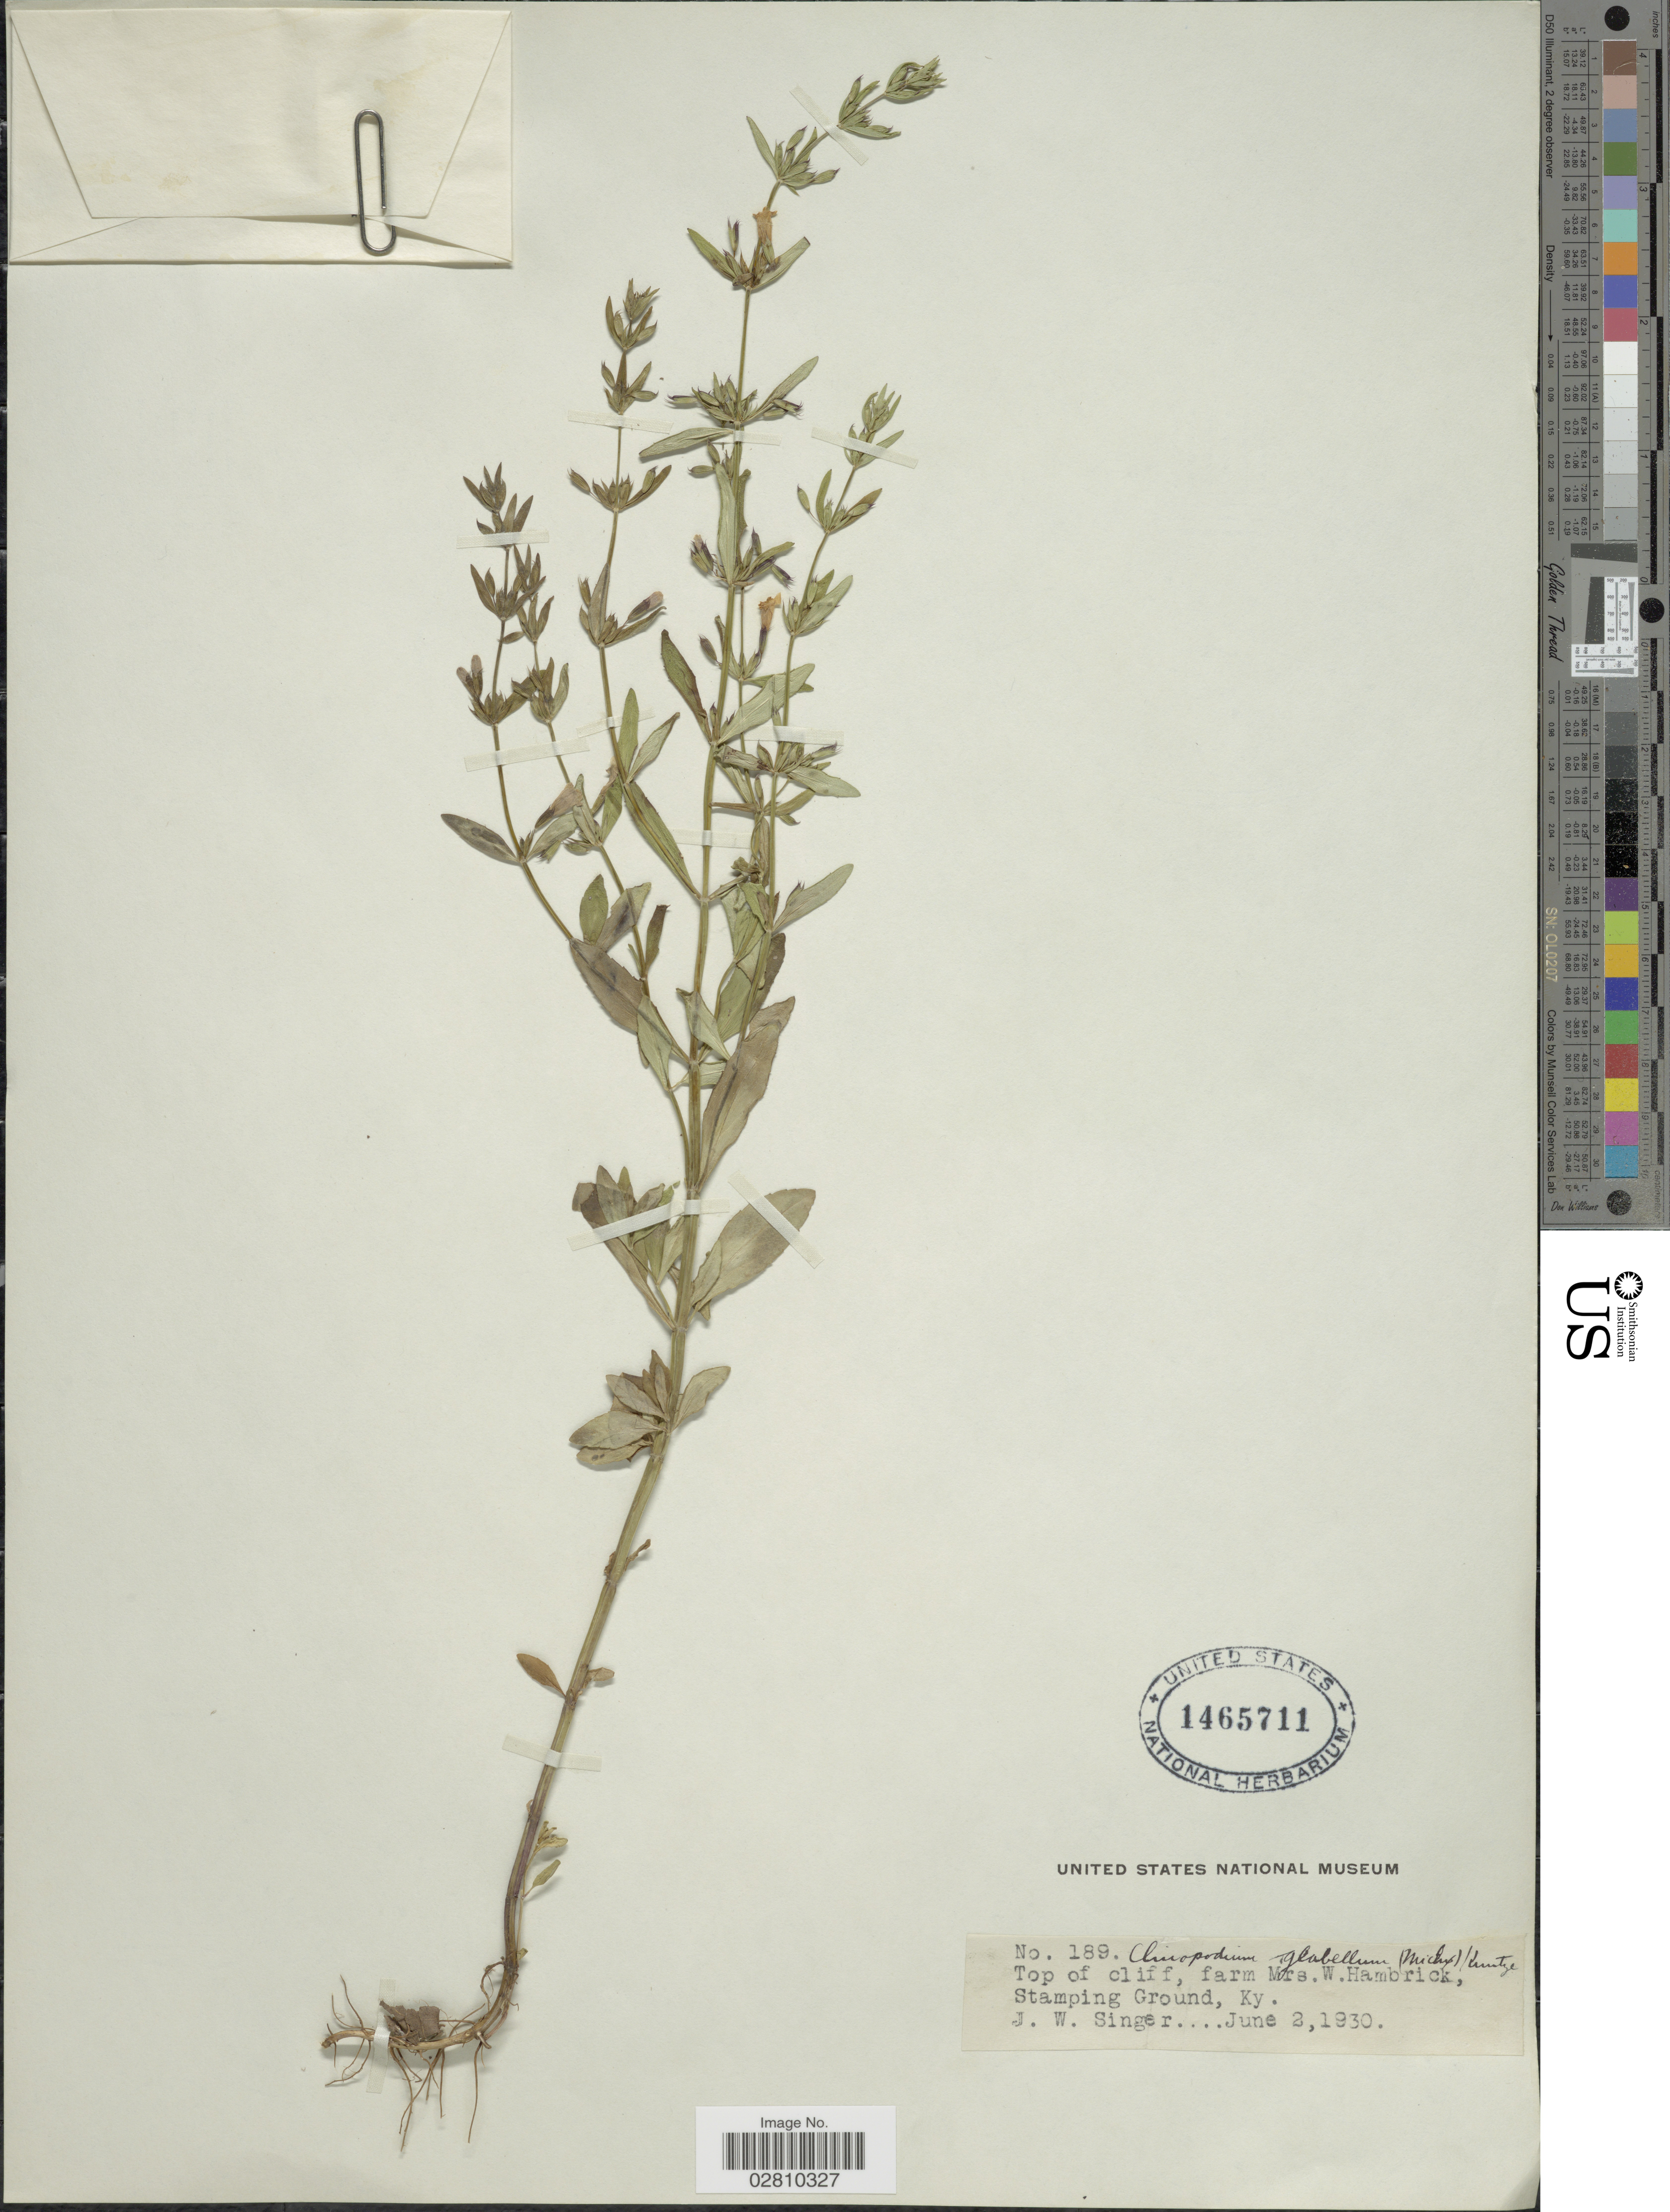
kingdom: Plantae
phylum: Tracheophyta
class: Magnoliopsida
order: Lamiales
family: Lamiaceae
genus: Clinopodium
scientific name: Clinopodium glabellum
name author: (Michx.) Kuntze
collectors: J. EW. Singer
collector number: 189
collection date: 1930-06-02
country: United States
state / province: Kentucky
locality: Top of cliff, Stamping Ground, Ky.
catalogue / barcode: US 1465711